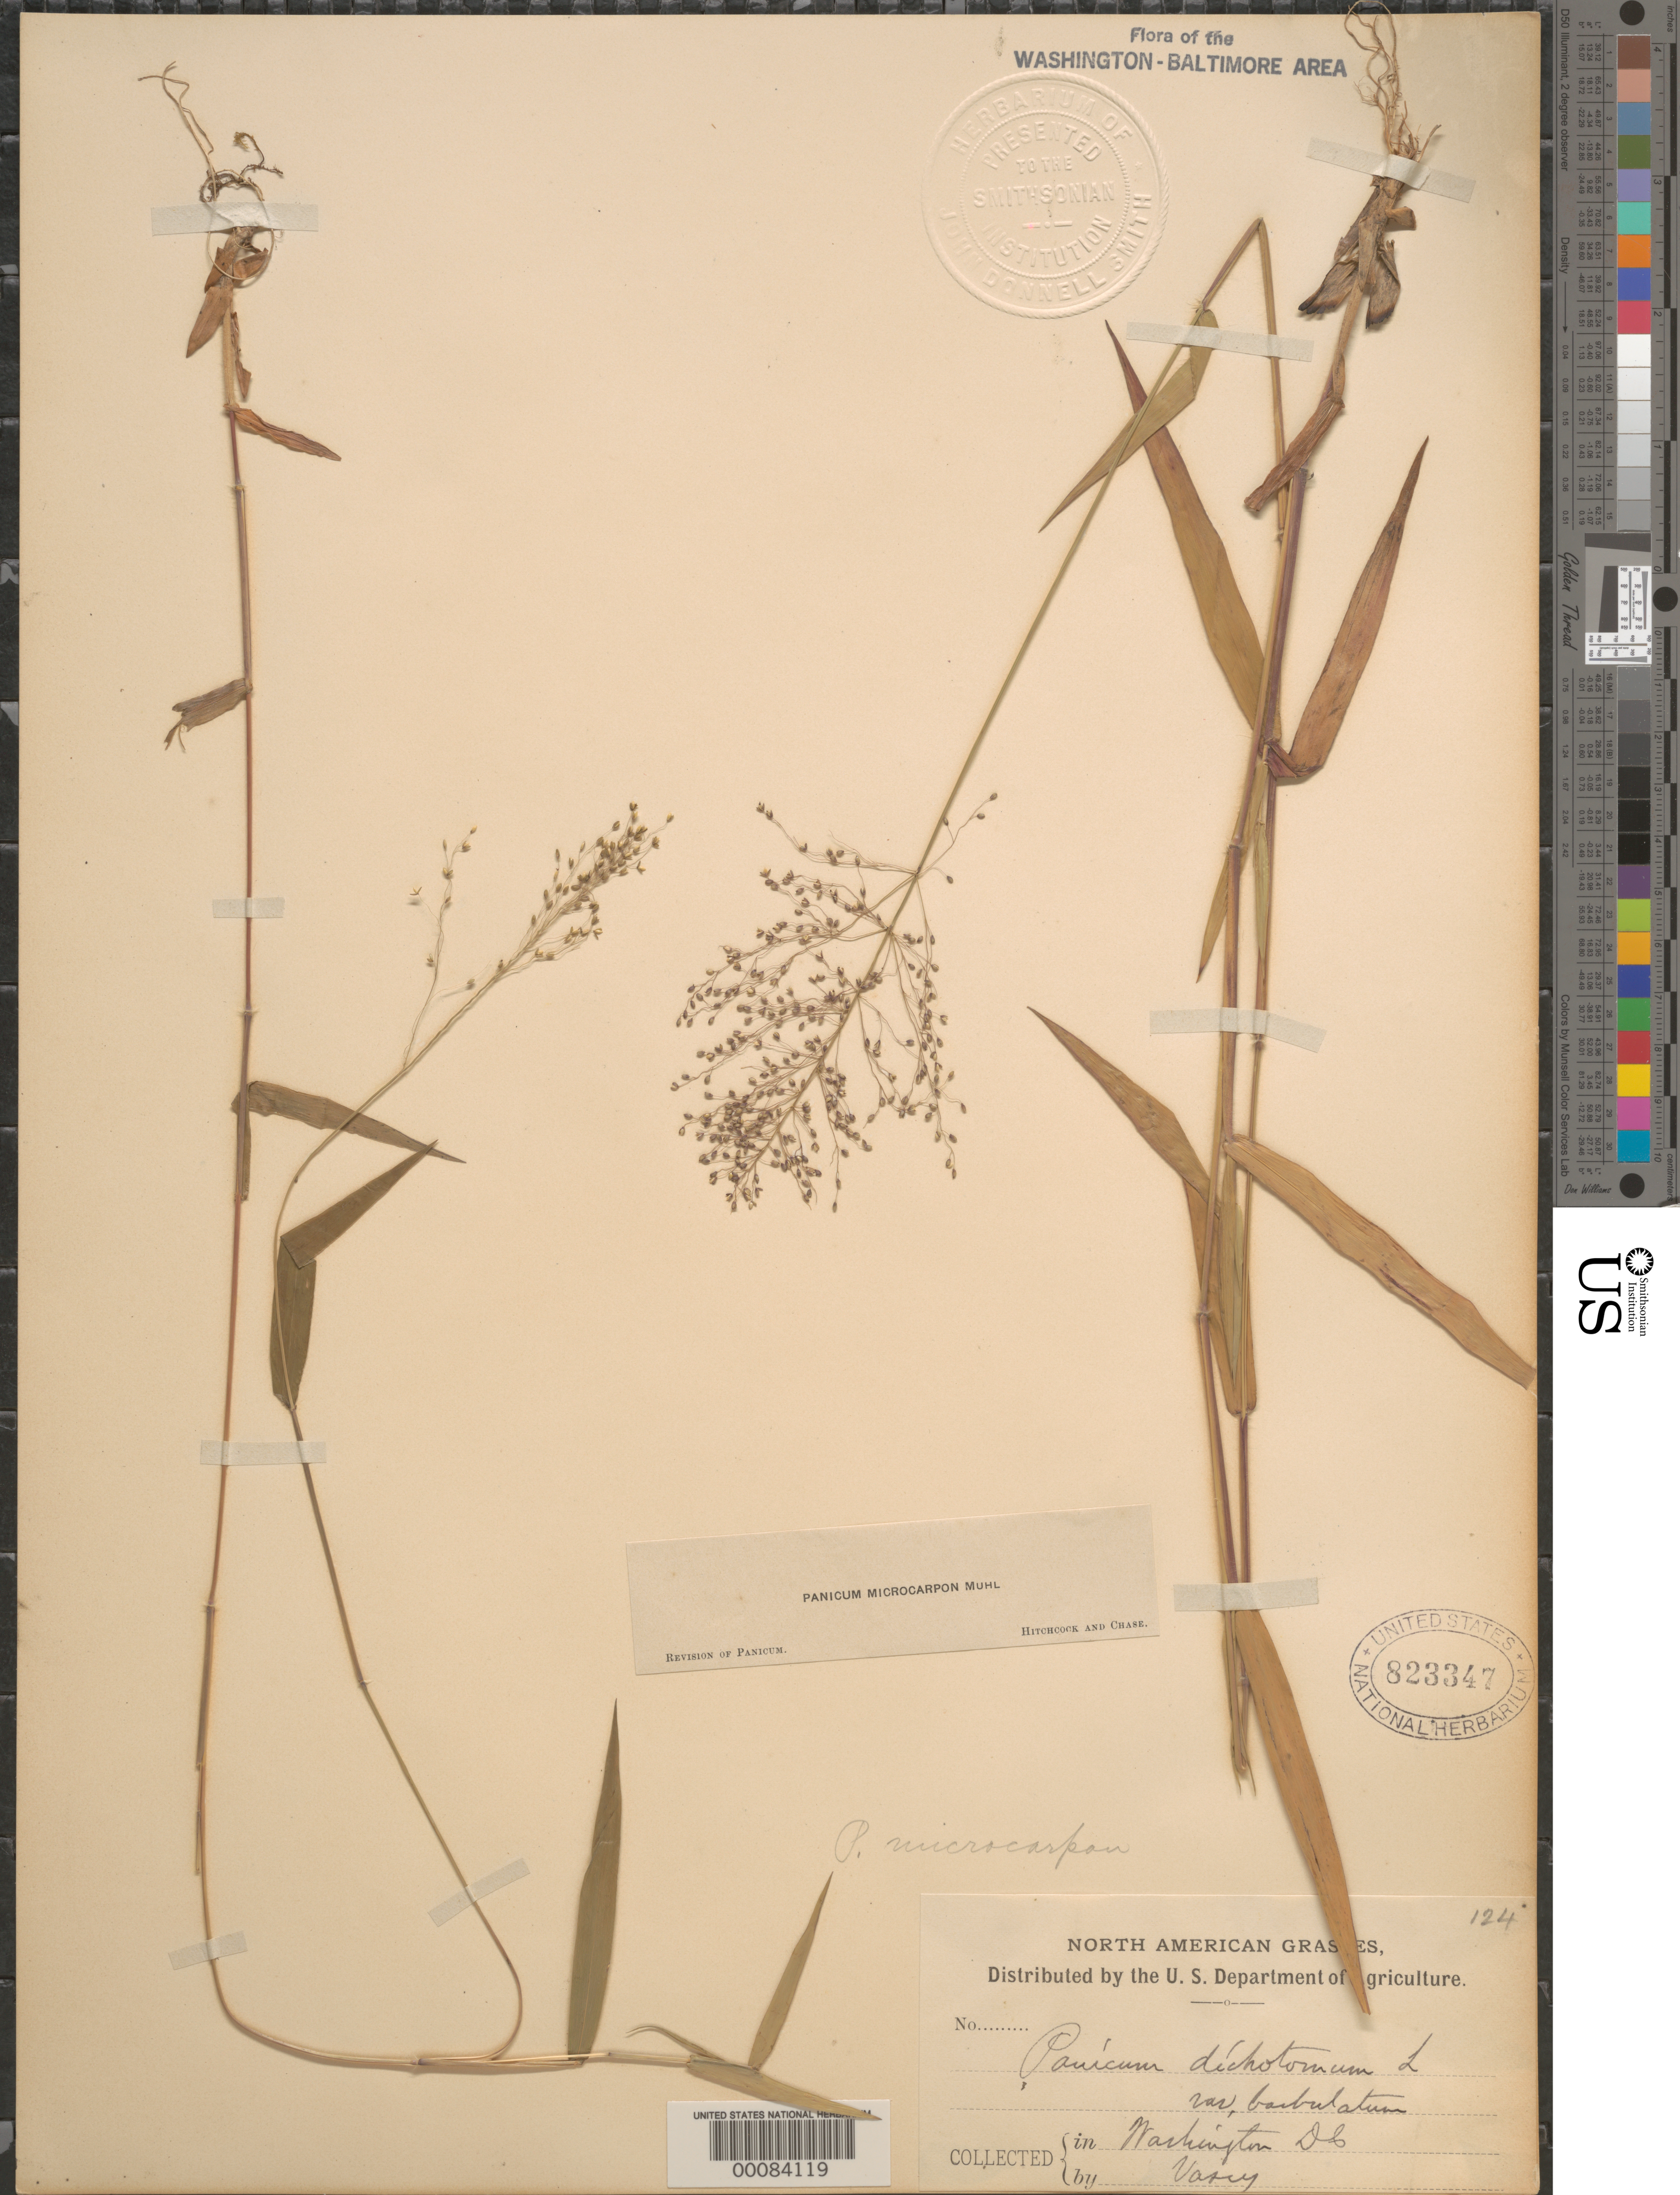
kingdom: Plantae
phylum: Tracheophyta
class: Liliopsida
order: Poales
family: Poaceae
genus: Dichanthelium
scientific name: Dichanthelium dichotomum var. dichotomum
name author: (L.) Gould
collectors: G. R. Vasey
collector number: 124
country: United States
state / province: District of Columbia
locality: Vicinity of Washington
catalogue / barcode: US 823347